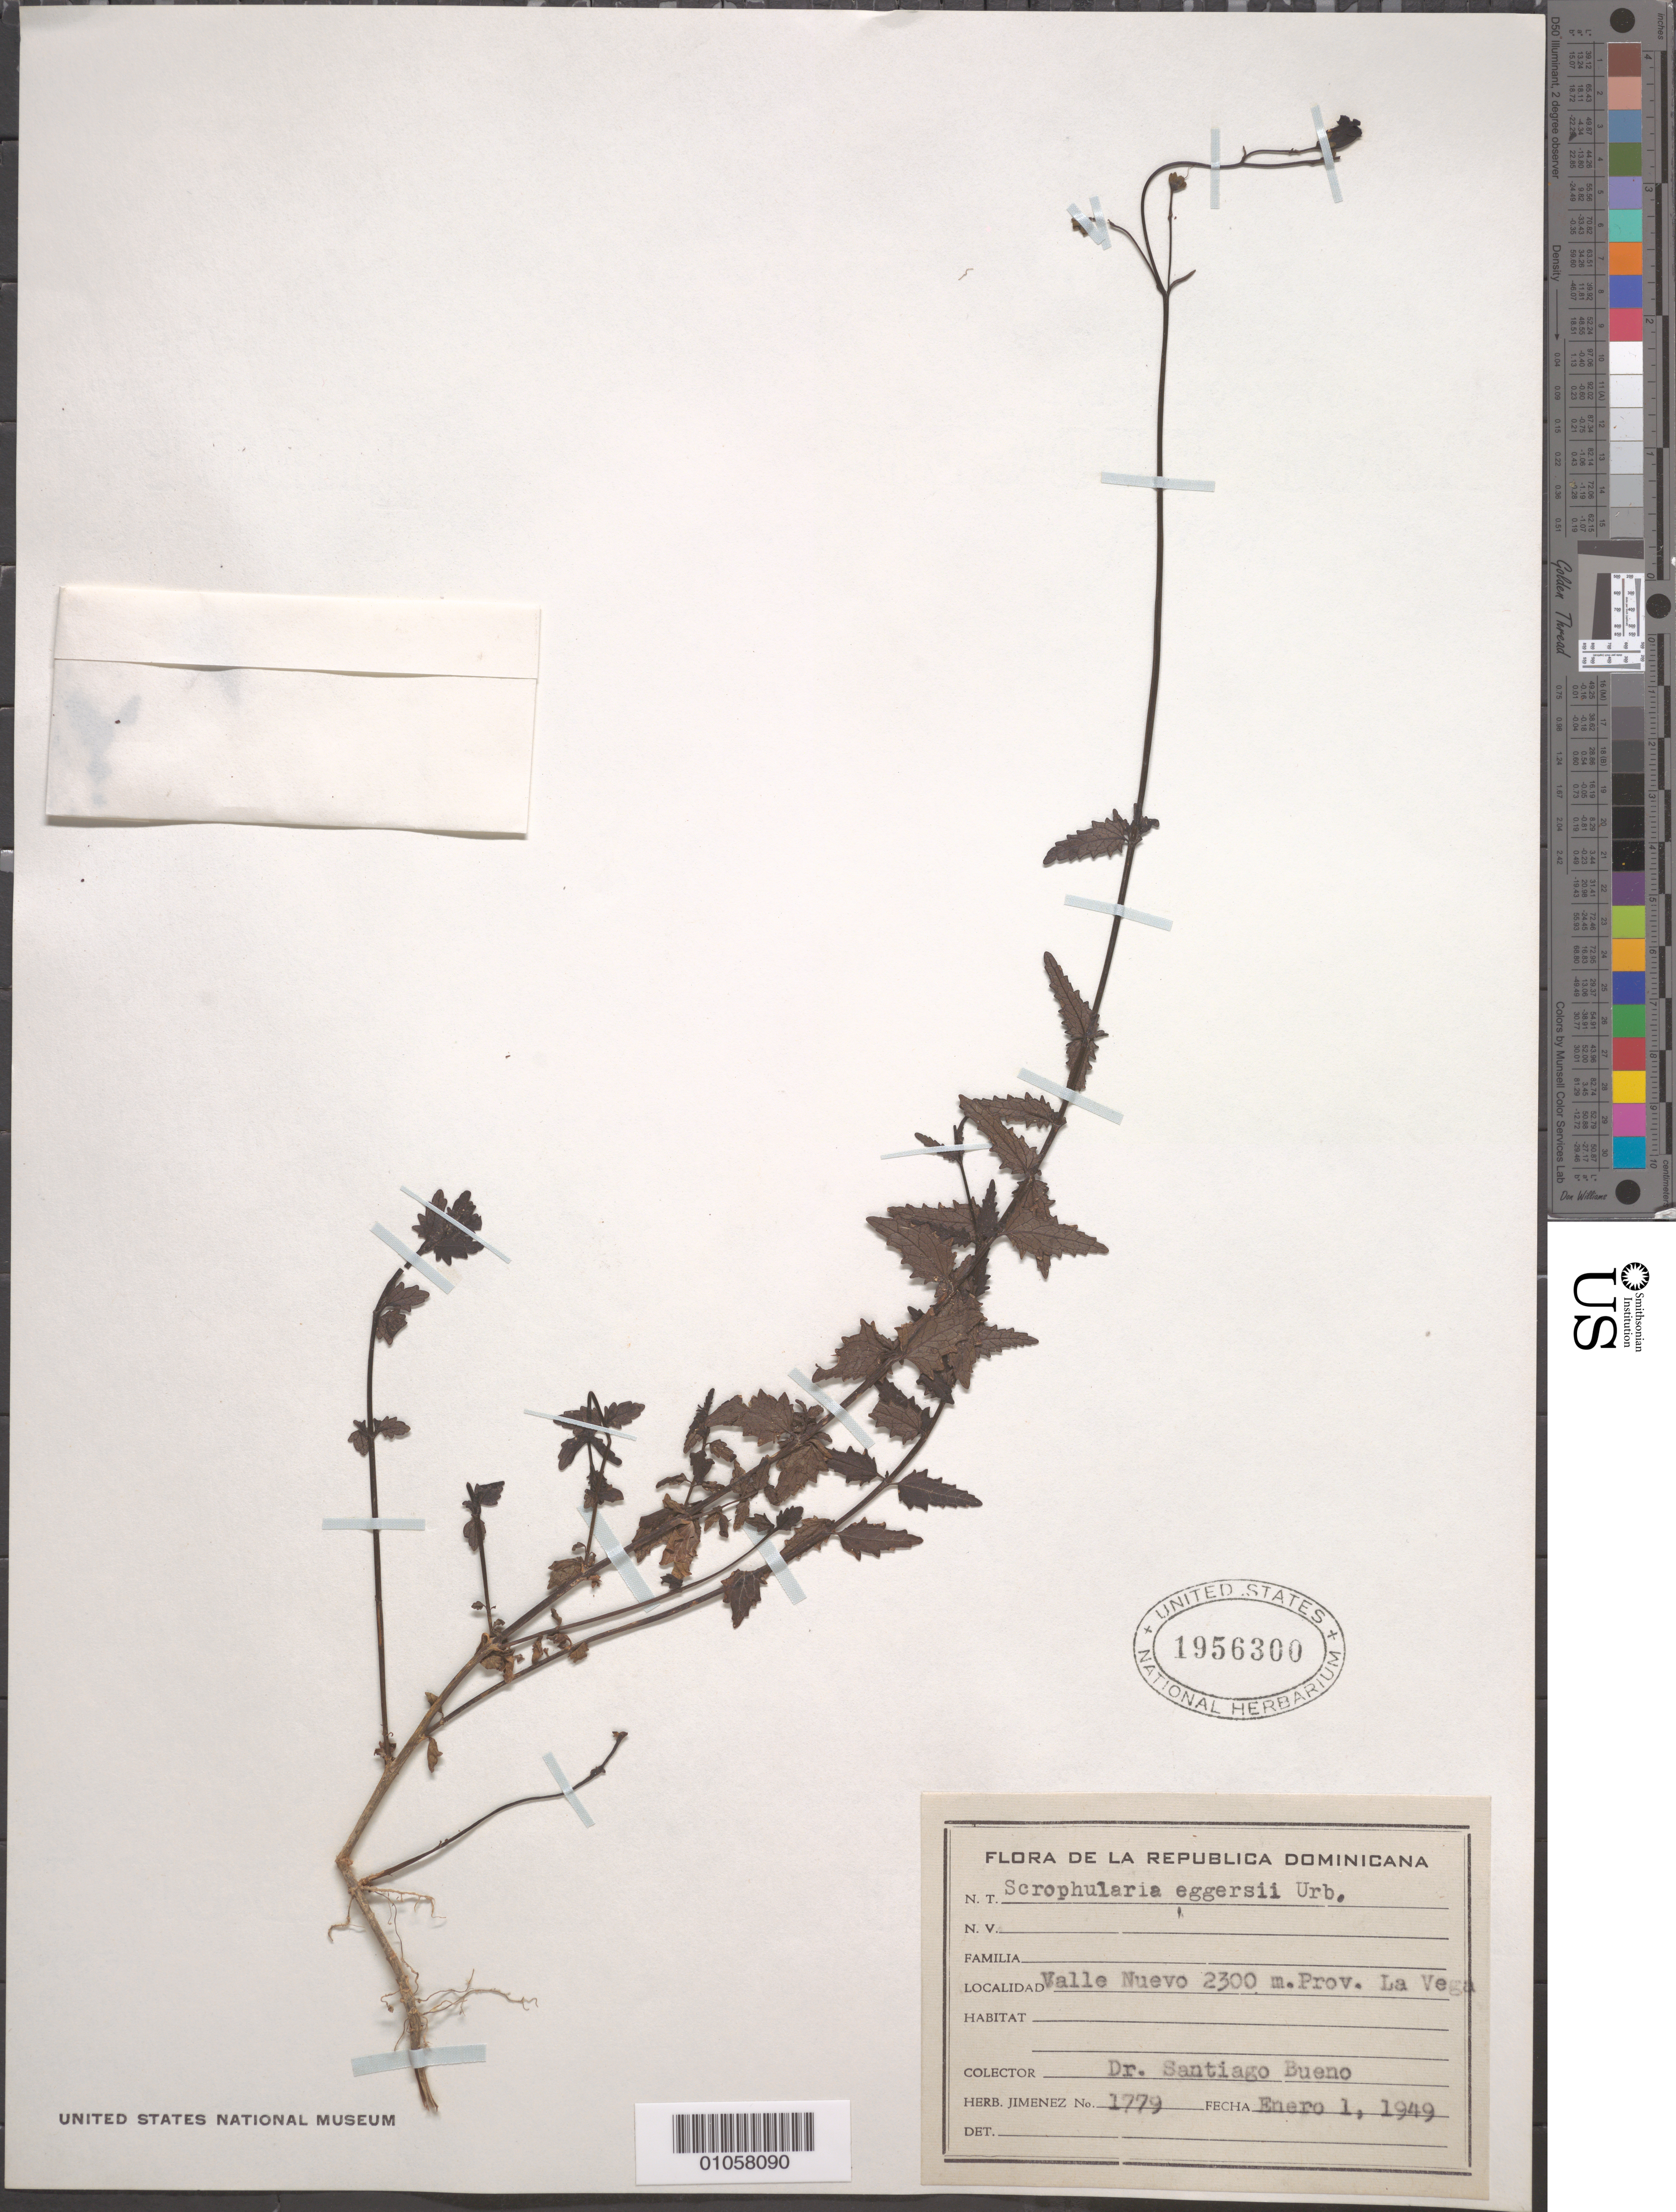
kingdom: Plantae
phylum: Tracheophyta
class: Magnoliopsida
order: Lamiales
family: Scrophulariaceae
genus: Scrophularia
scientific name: Scrophularia eggersii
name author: Urb.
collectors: S. Bueno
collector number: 1779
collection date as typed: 01 Jan 1949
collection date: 1949-01-01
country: Dominican Republic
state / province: La Vega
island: Hispaniola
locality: Valle Nuevo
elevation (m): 2300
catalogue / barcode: US 1956300